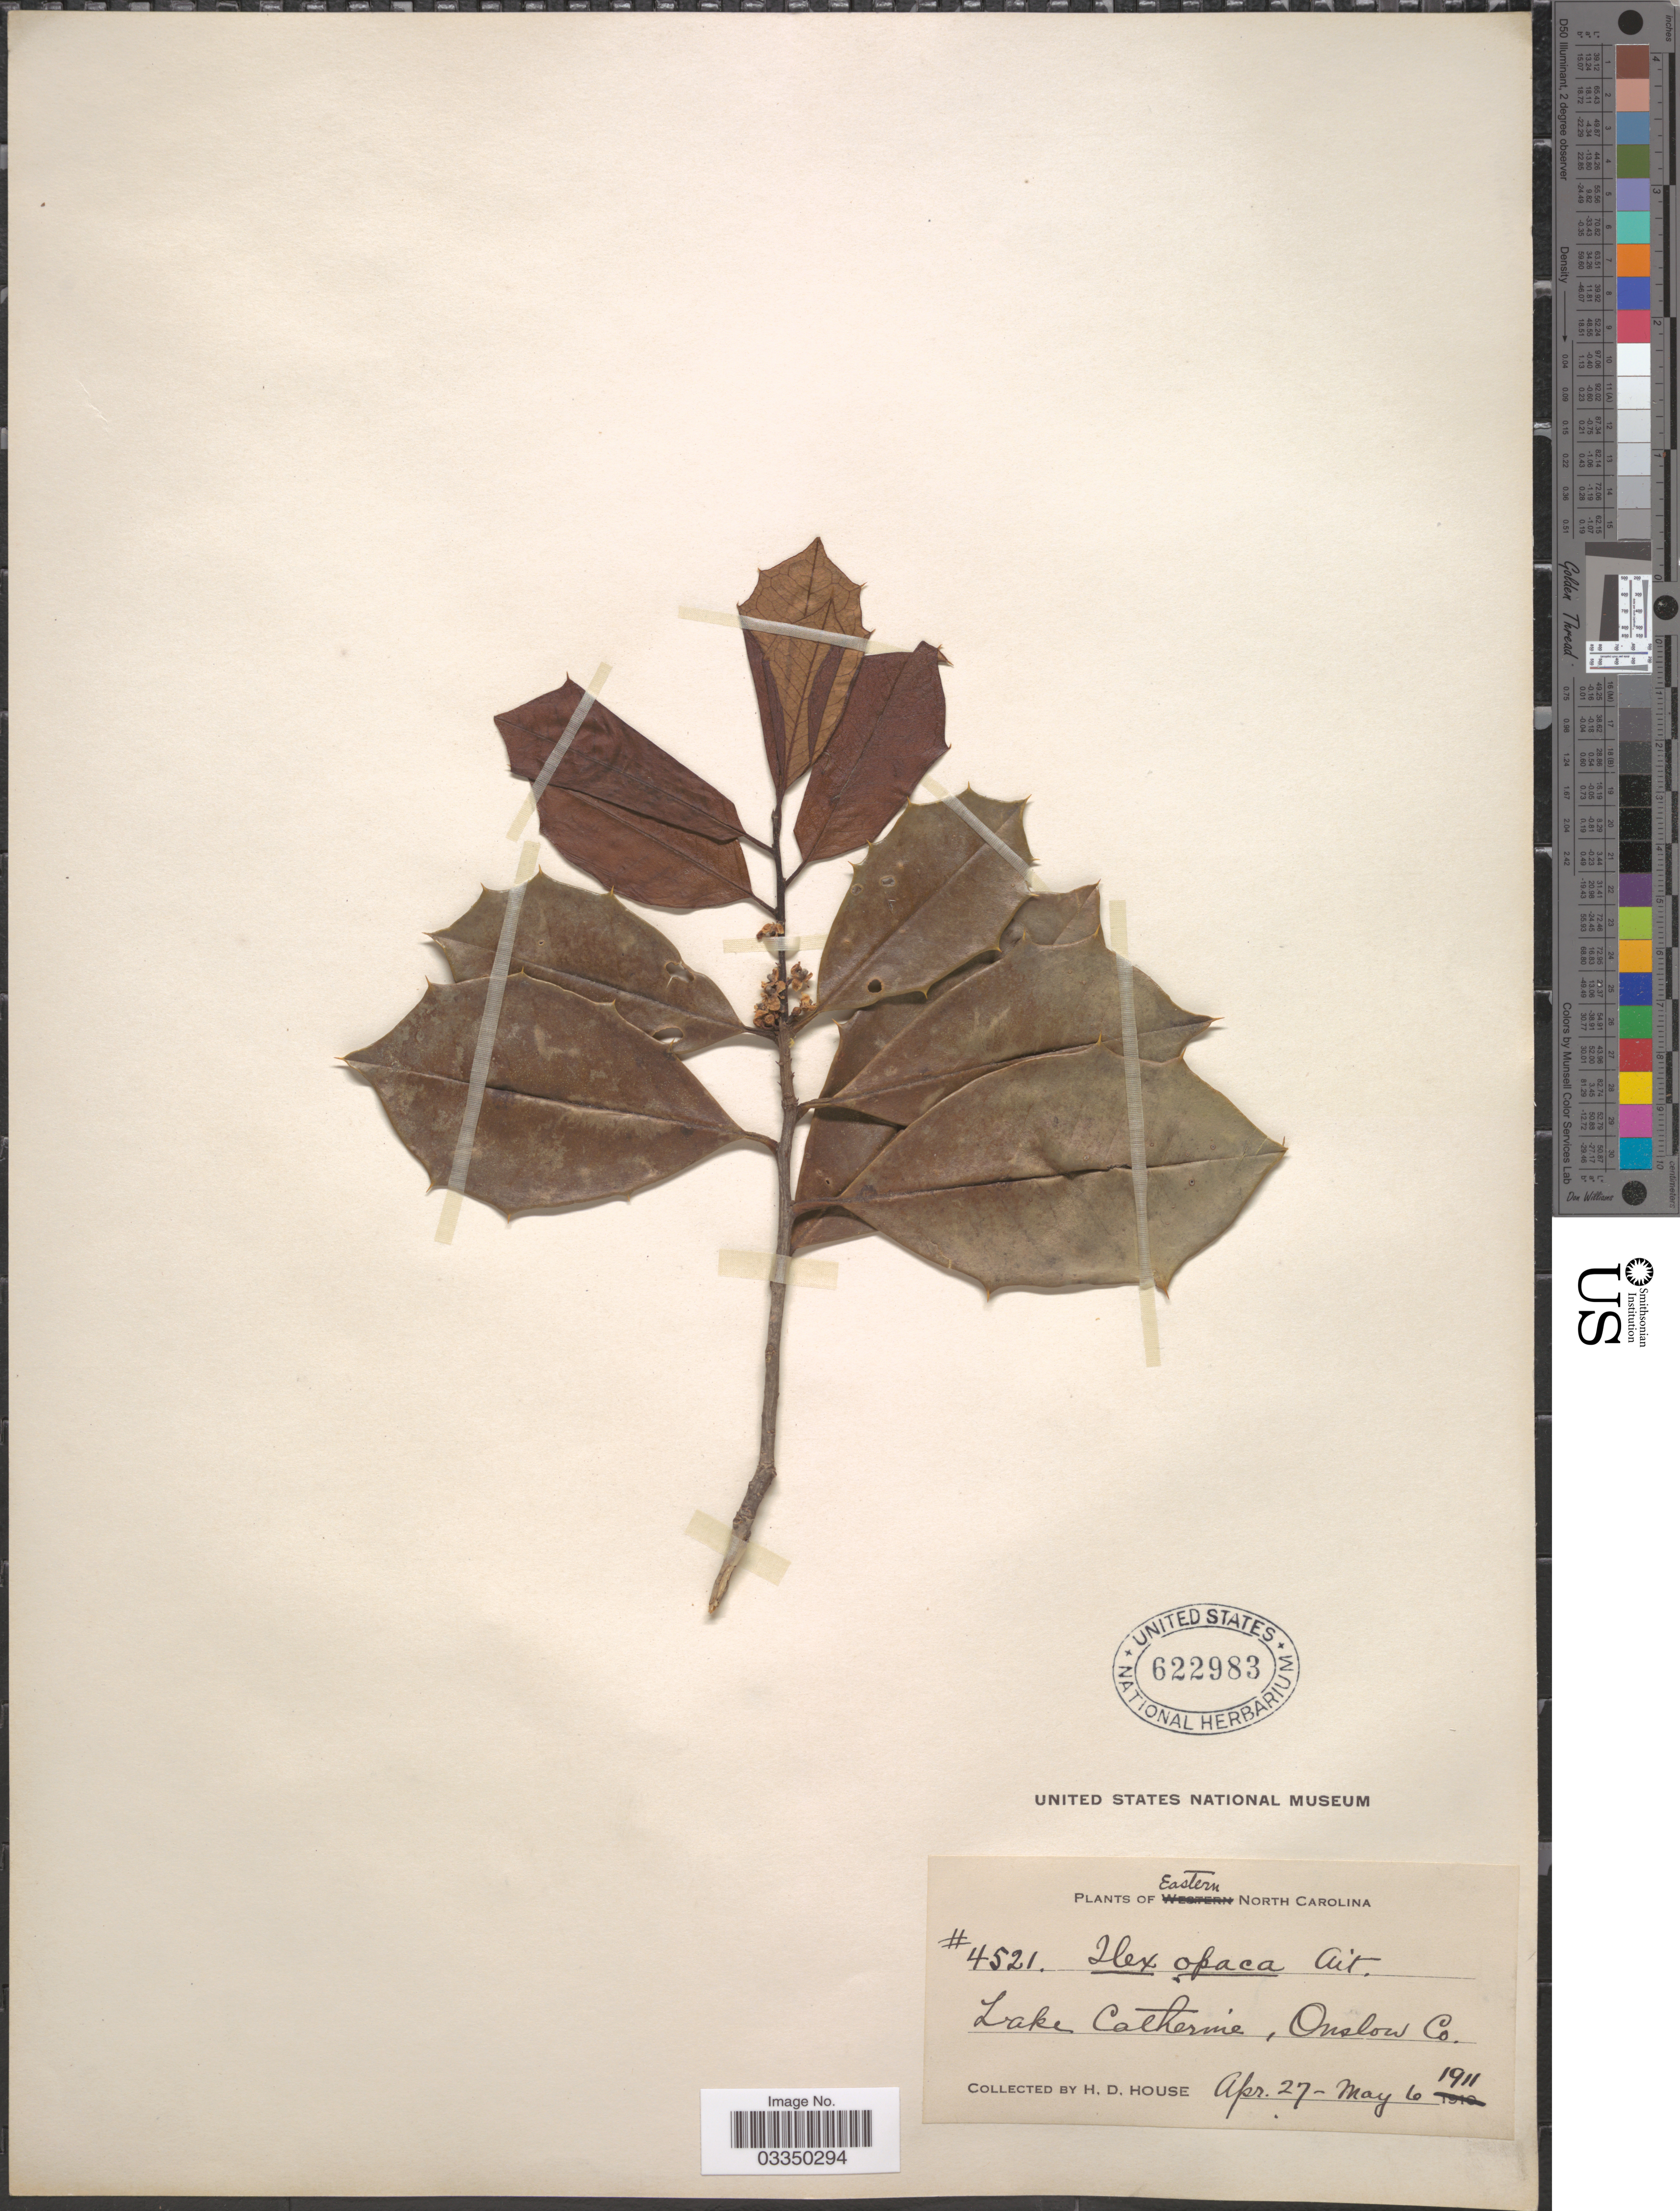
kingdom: Plantae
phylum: Tracheophyta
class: Magnoliopsida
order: Aquifoliales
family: Aquifoliaceae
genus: Ilex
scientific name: Ilex opaca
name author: Aiton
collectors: H. D. House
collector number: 4521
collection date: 1911-04-27/1911-05-06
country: United States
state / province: North Carolina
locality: Eastern North Carolina. Lake Catherine, Onslow Co.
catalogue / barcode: US 622983